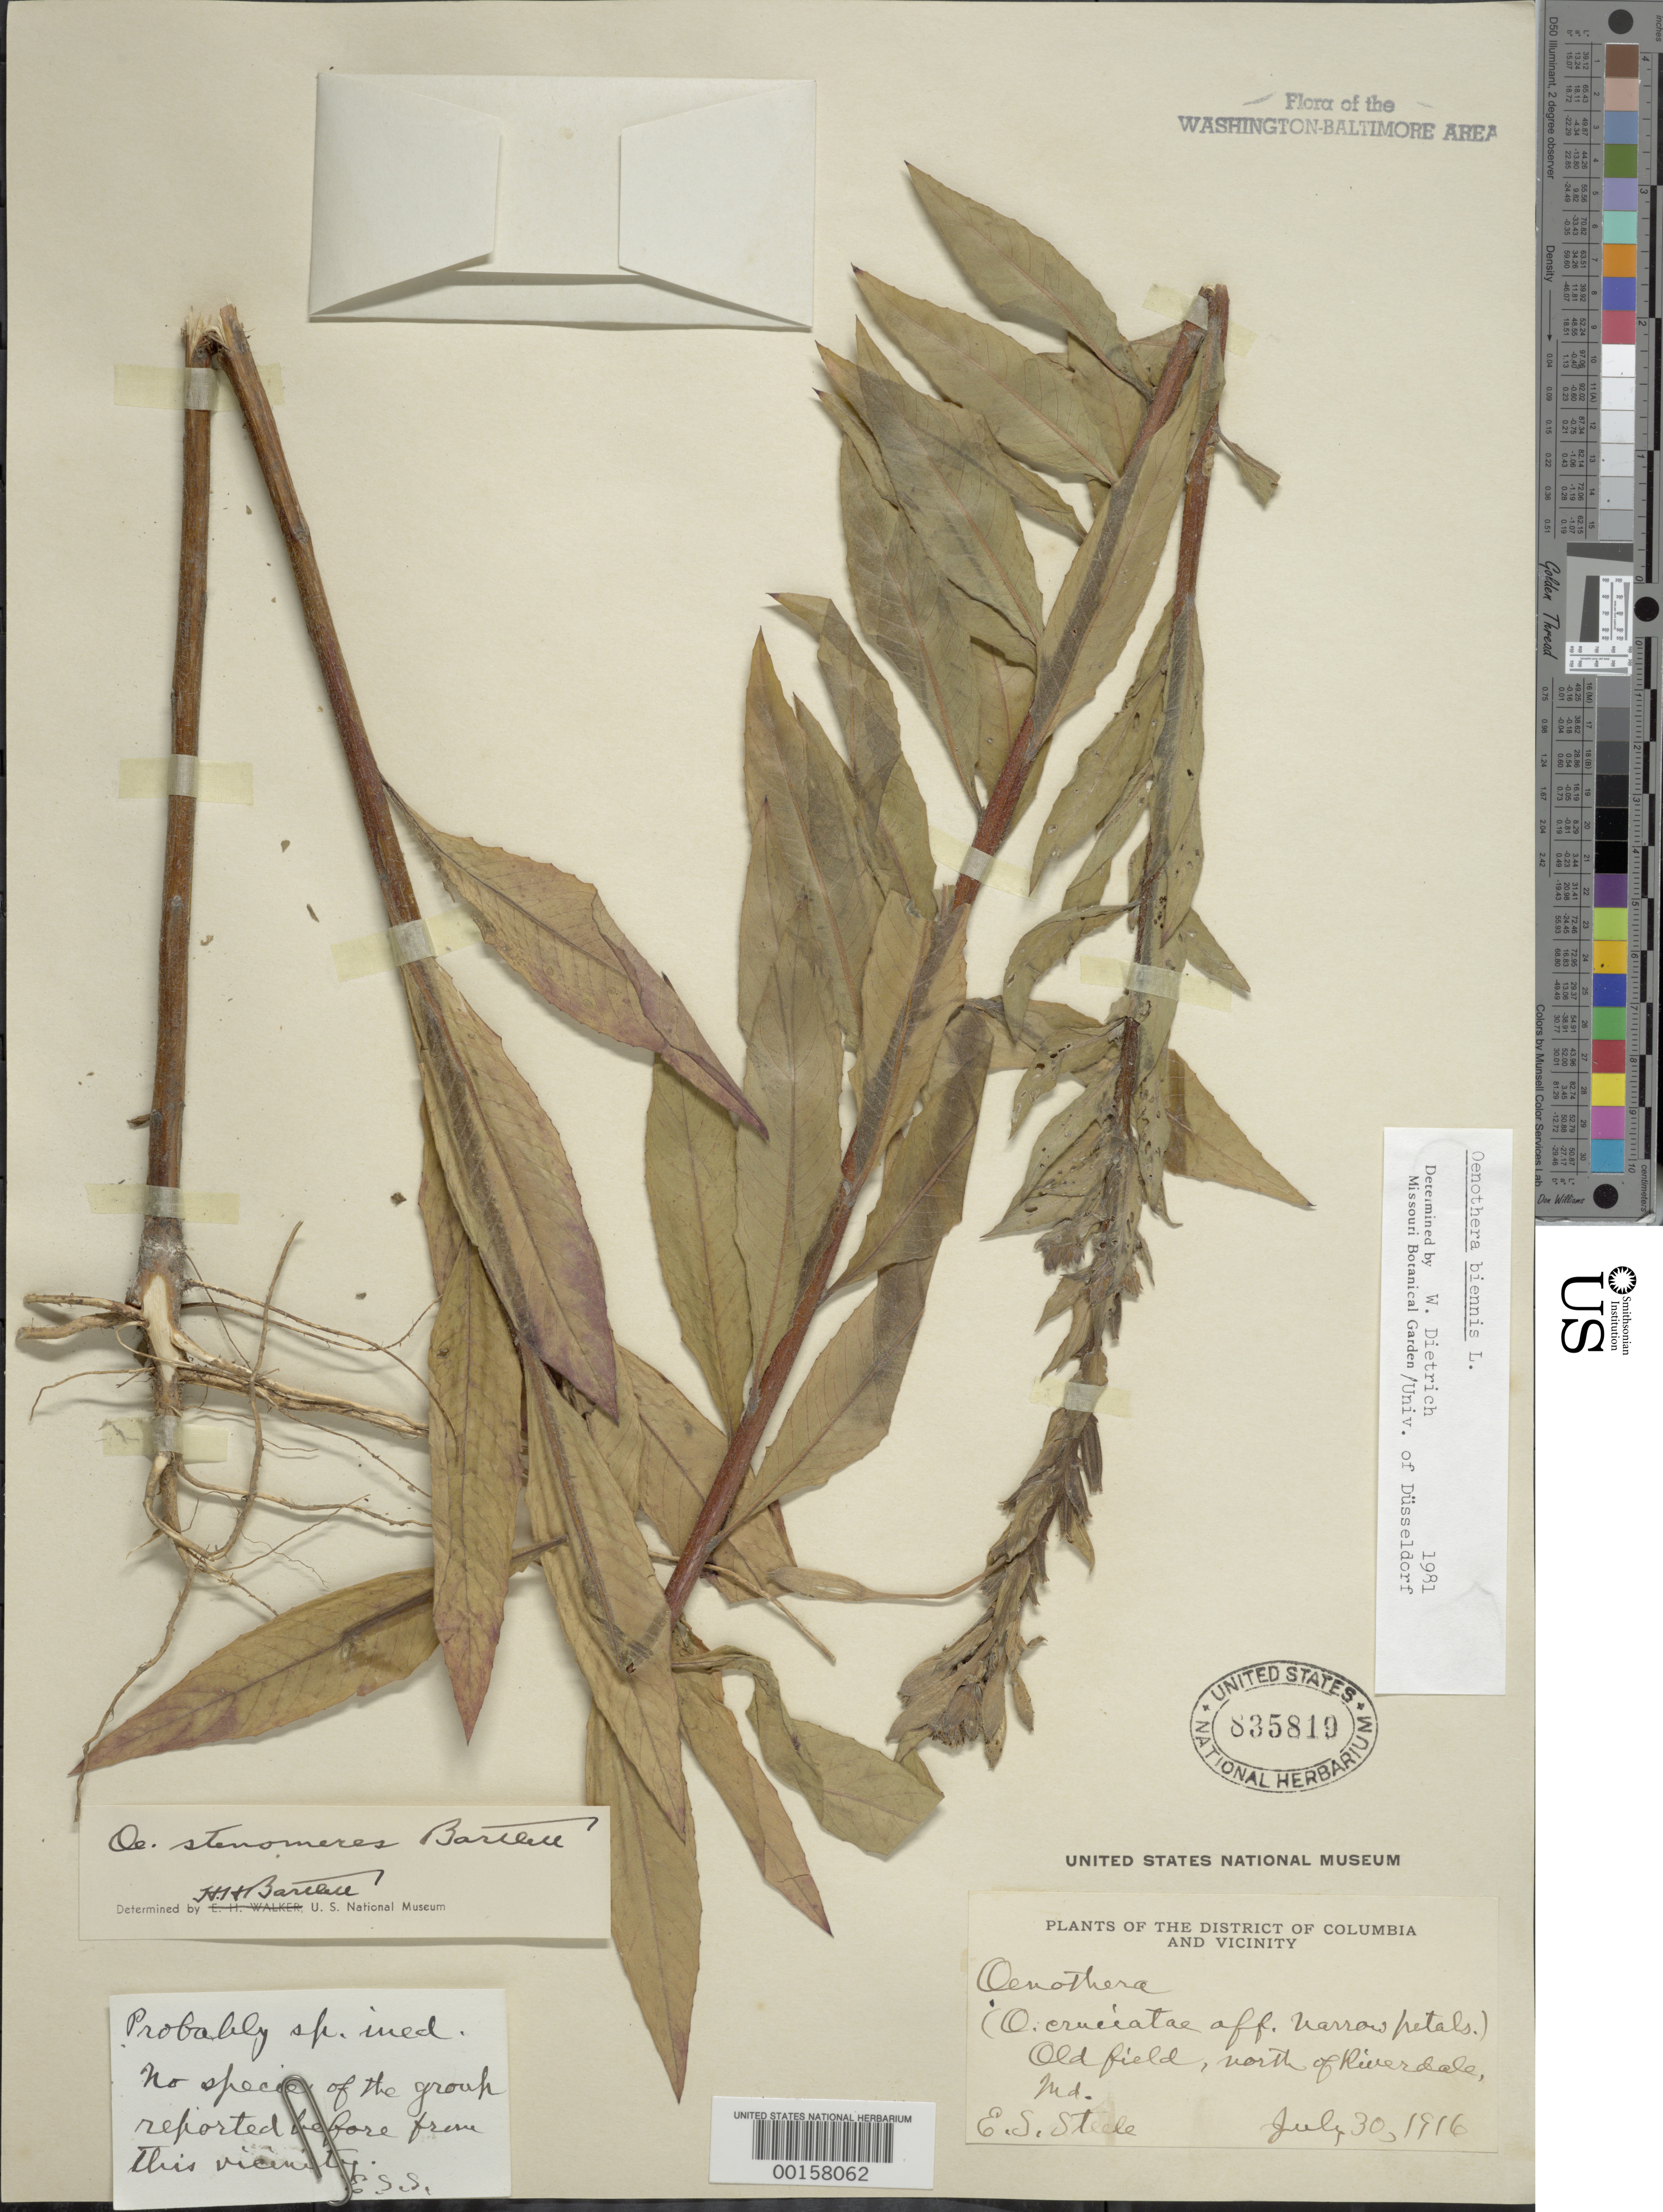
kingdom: Plantae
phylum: Tracheophyta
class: Magnoliopsida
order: Myrtales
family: Onagraceae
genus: Oenothera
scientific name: Oenothera biennis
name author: L.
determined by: Dietrich, W.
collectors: E. Steele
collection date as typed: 30 Jul 1916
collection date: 1916-07-30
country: United States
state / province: Maryland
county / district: Prince George's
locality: N of Riverdale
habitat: Old field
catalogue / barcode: US 385819